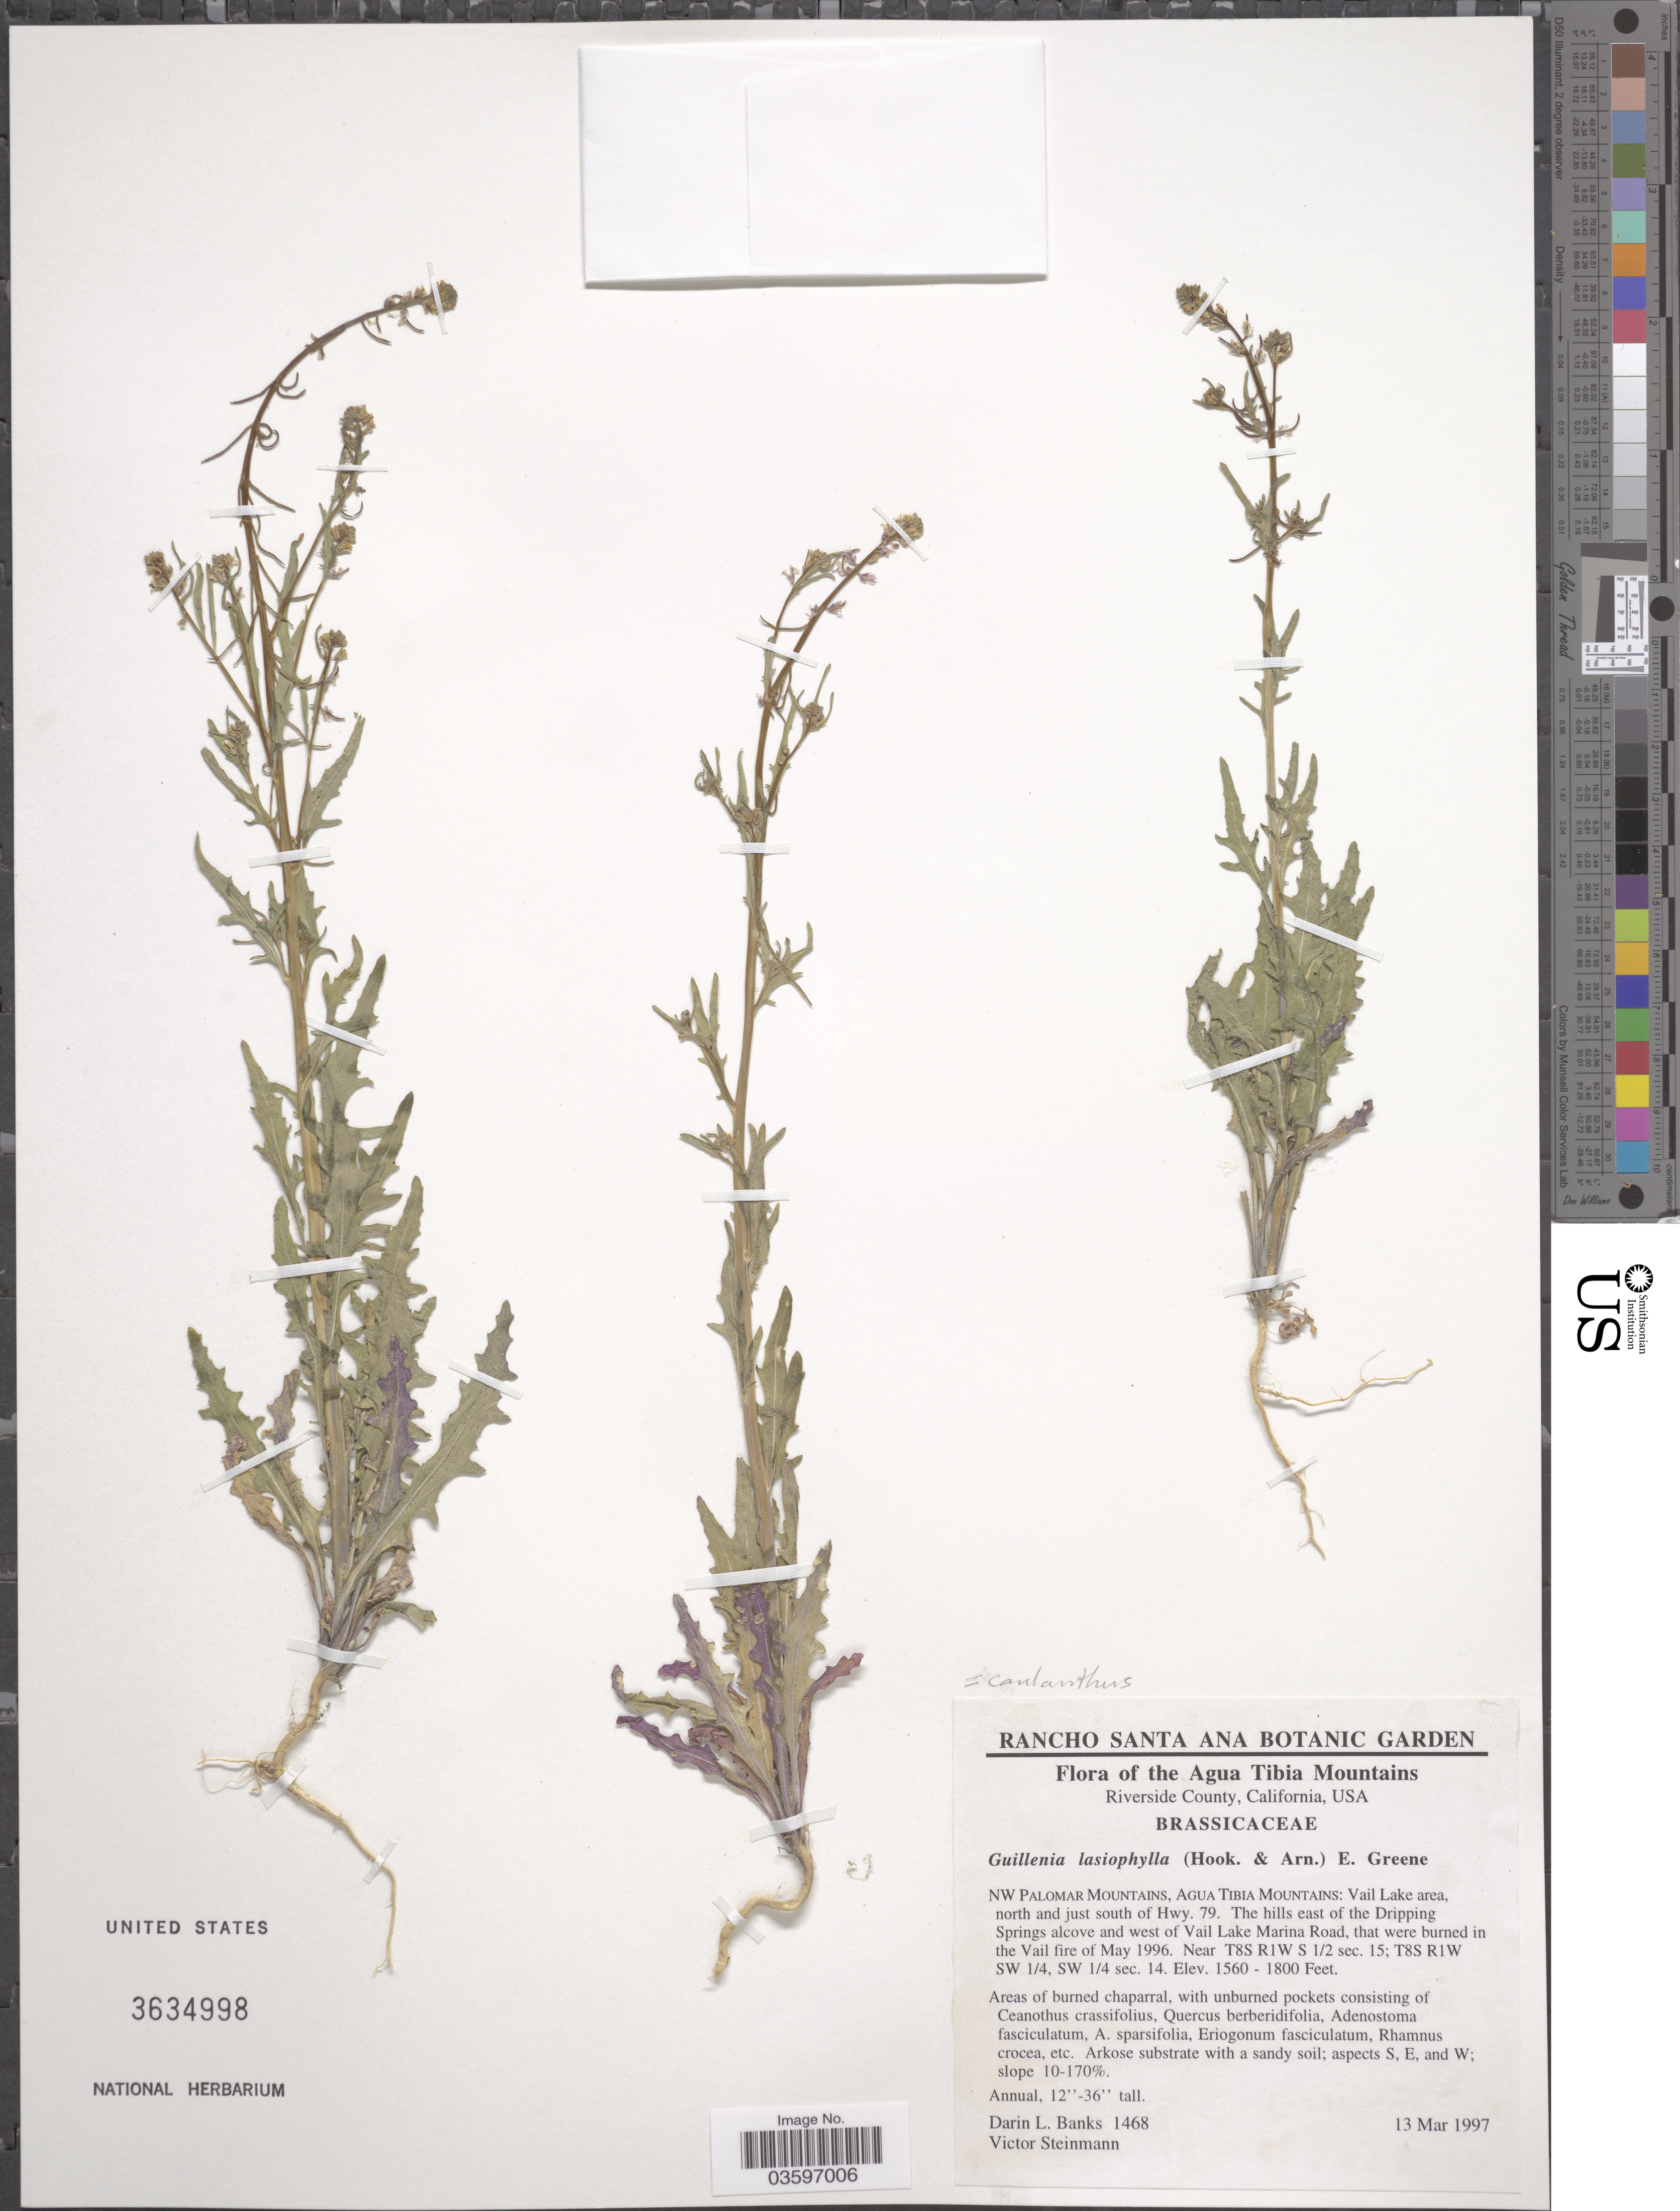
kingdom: Plantae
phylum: Tracheophyta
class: Magnoliopsida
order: Brassicales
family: Brassicaceae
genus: Caulanthus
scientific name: Caulanthus lasiophyllus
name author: (Hook. & Arn.) Payson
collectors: D. Banks & V. W. Steinmann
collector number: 1468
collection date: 1997-03-13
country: United States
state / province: California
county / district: Riverside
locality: The Agua Tibia Mountains. Riverside County. NW Palomar Mountains, Agua Tibia Mountains: Vail Lake area, north and just south of Hwy. 79. The hills east of the Dripping Springs alcove and west of Vail Lake Marina Road, that were burned in the Vail fire of May 1996. Near T8S R1W S 1/2 sec. 15; T8S R1W SW 1/4, SW 1/4 sec. 14.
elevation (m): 475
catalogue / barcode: US 3634998